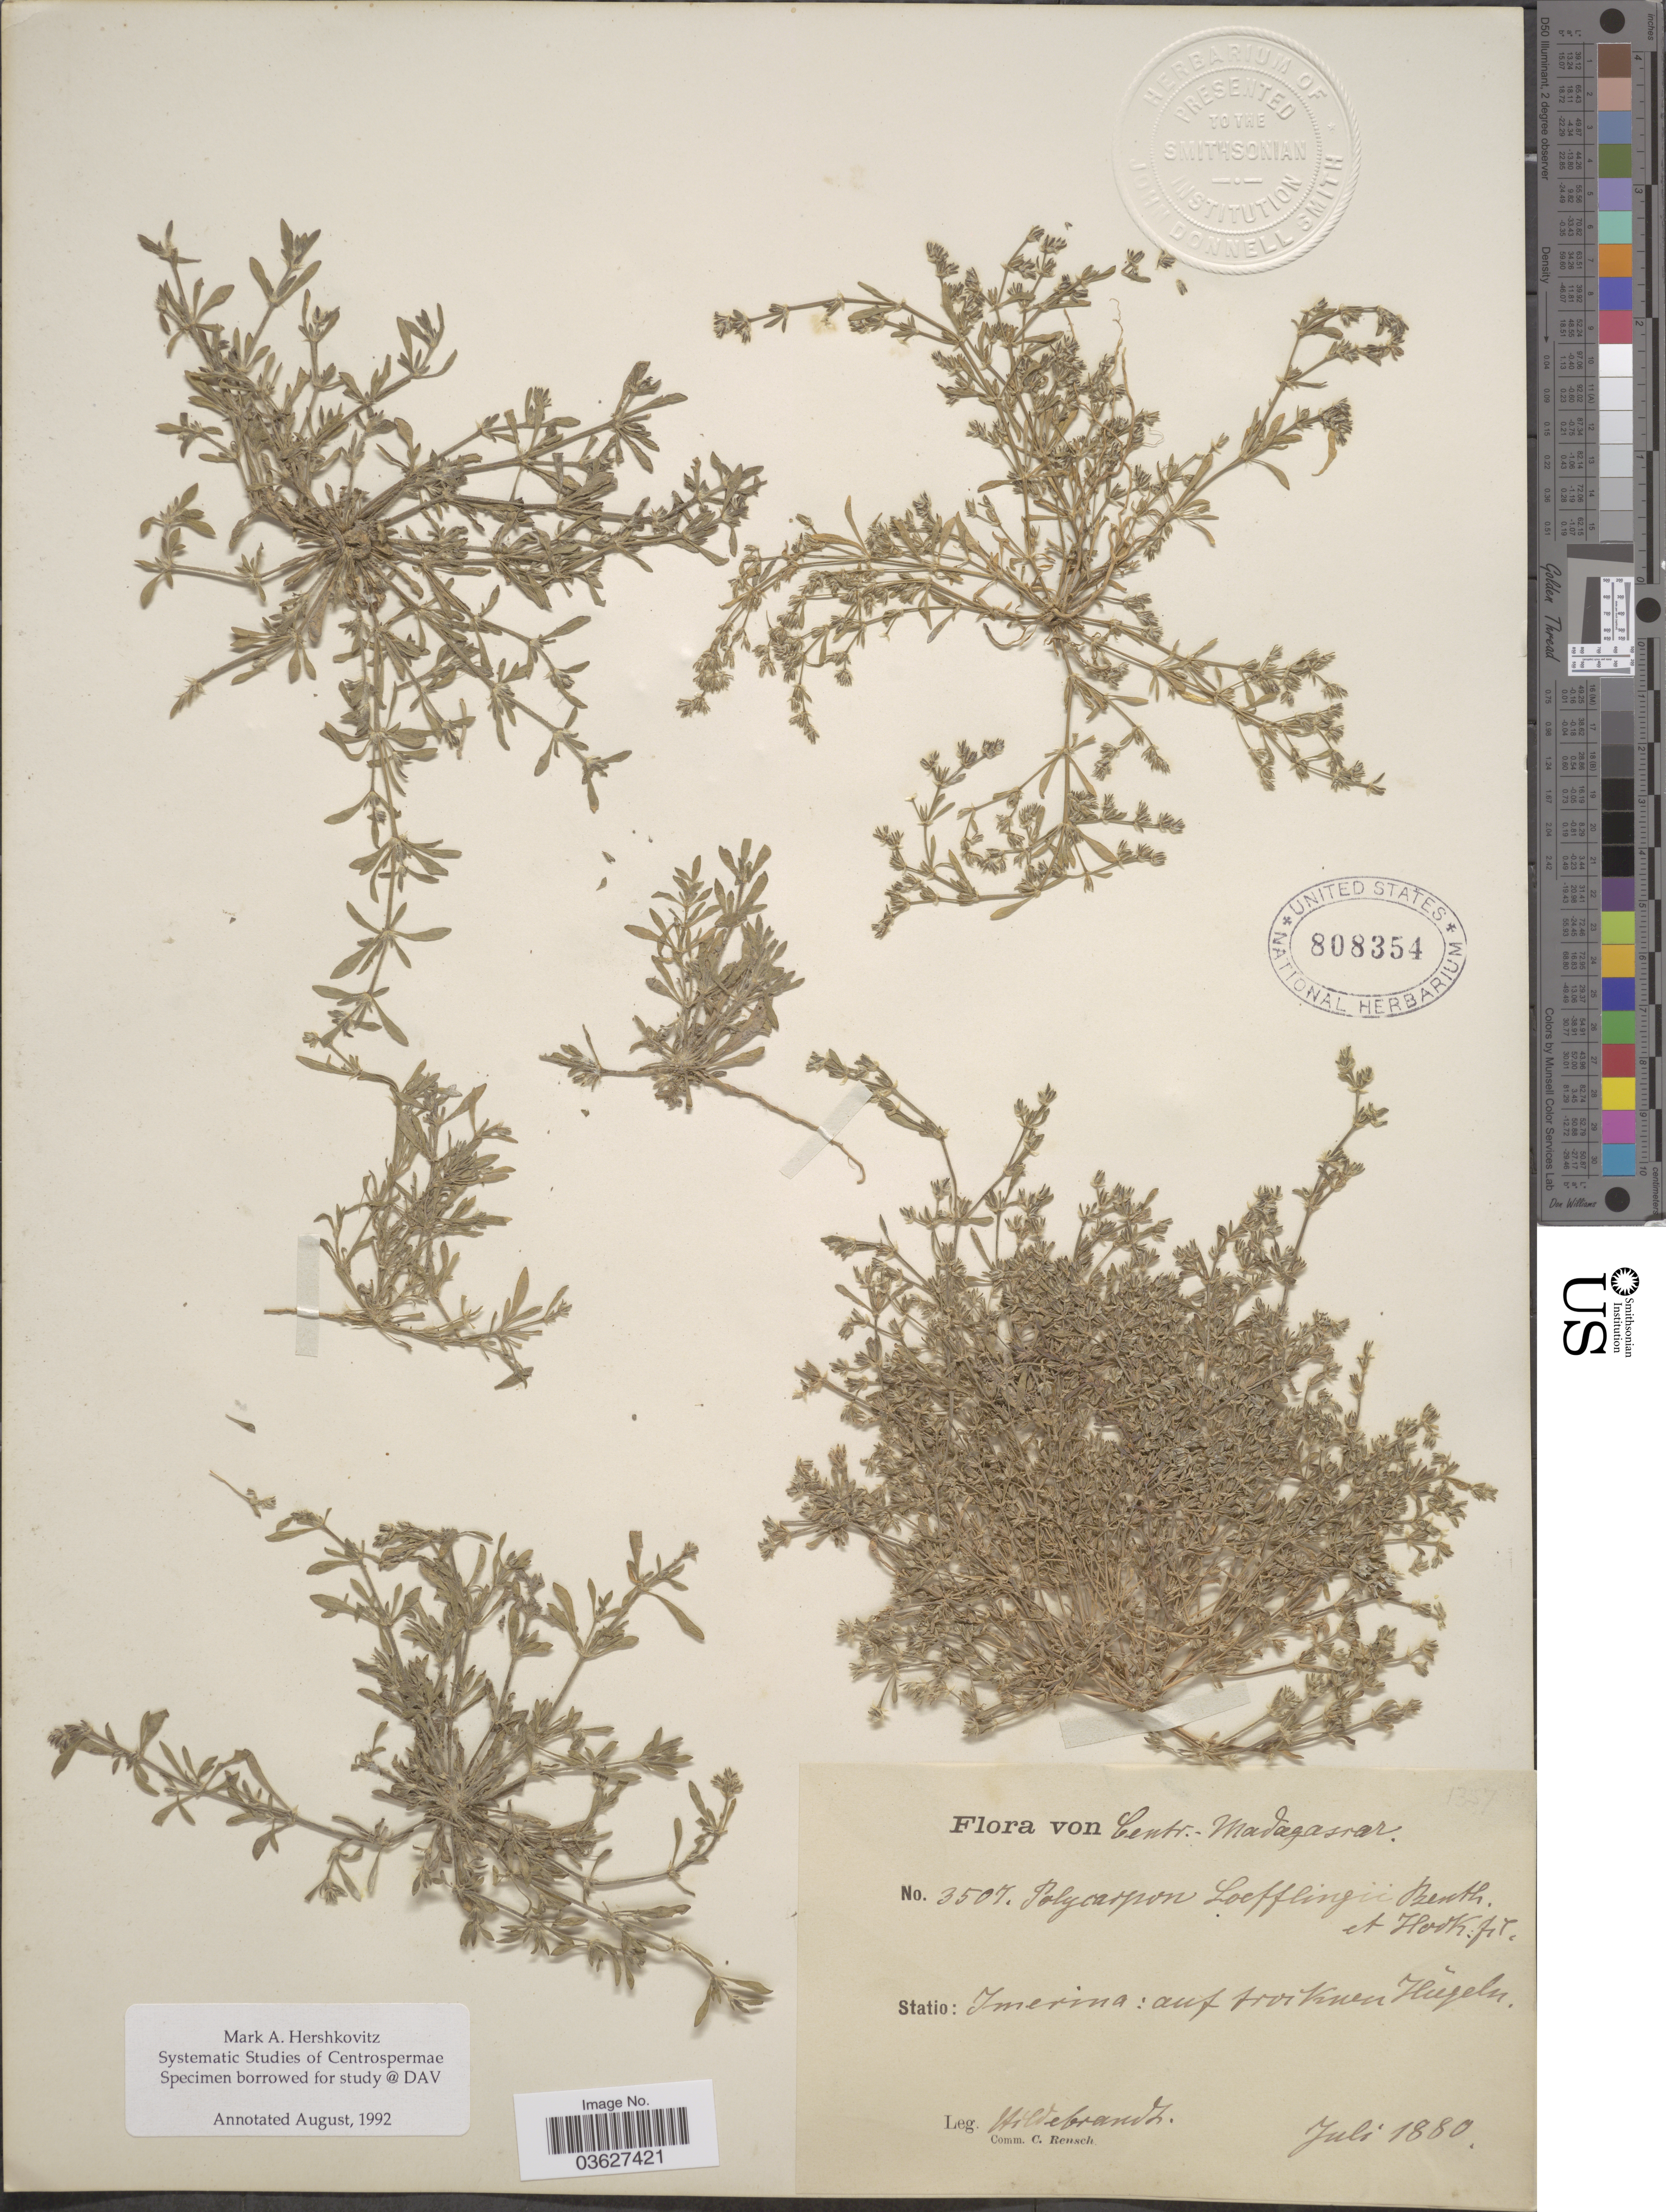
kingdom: Plantae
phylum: Tracheophyta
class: Magnoliopsida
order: Caryophyllales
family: Caryophyllaceae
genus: Polycarpon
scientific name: Polycarpon loeflingii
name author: Wight & Arn. ex Benth.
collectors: -. Wildebrandt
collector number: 3507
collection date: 1880-07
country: Madagascar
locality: Centr. Madagascar. Statio: Imerina: auf frocknen Hügeln.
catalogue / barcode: US 808354